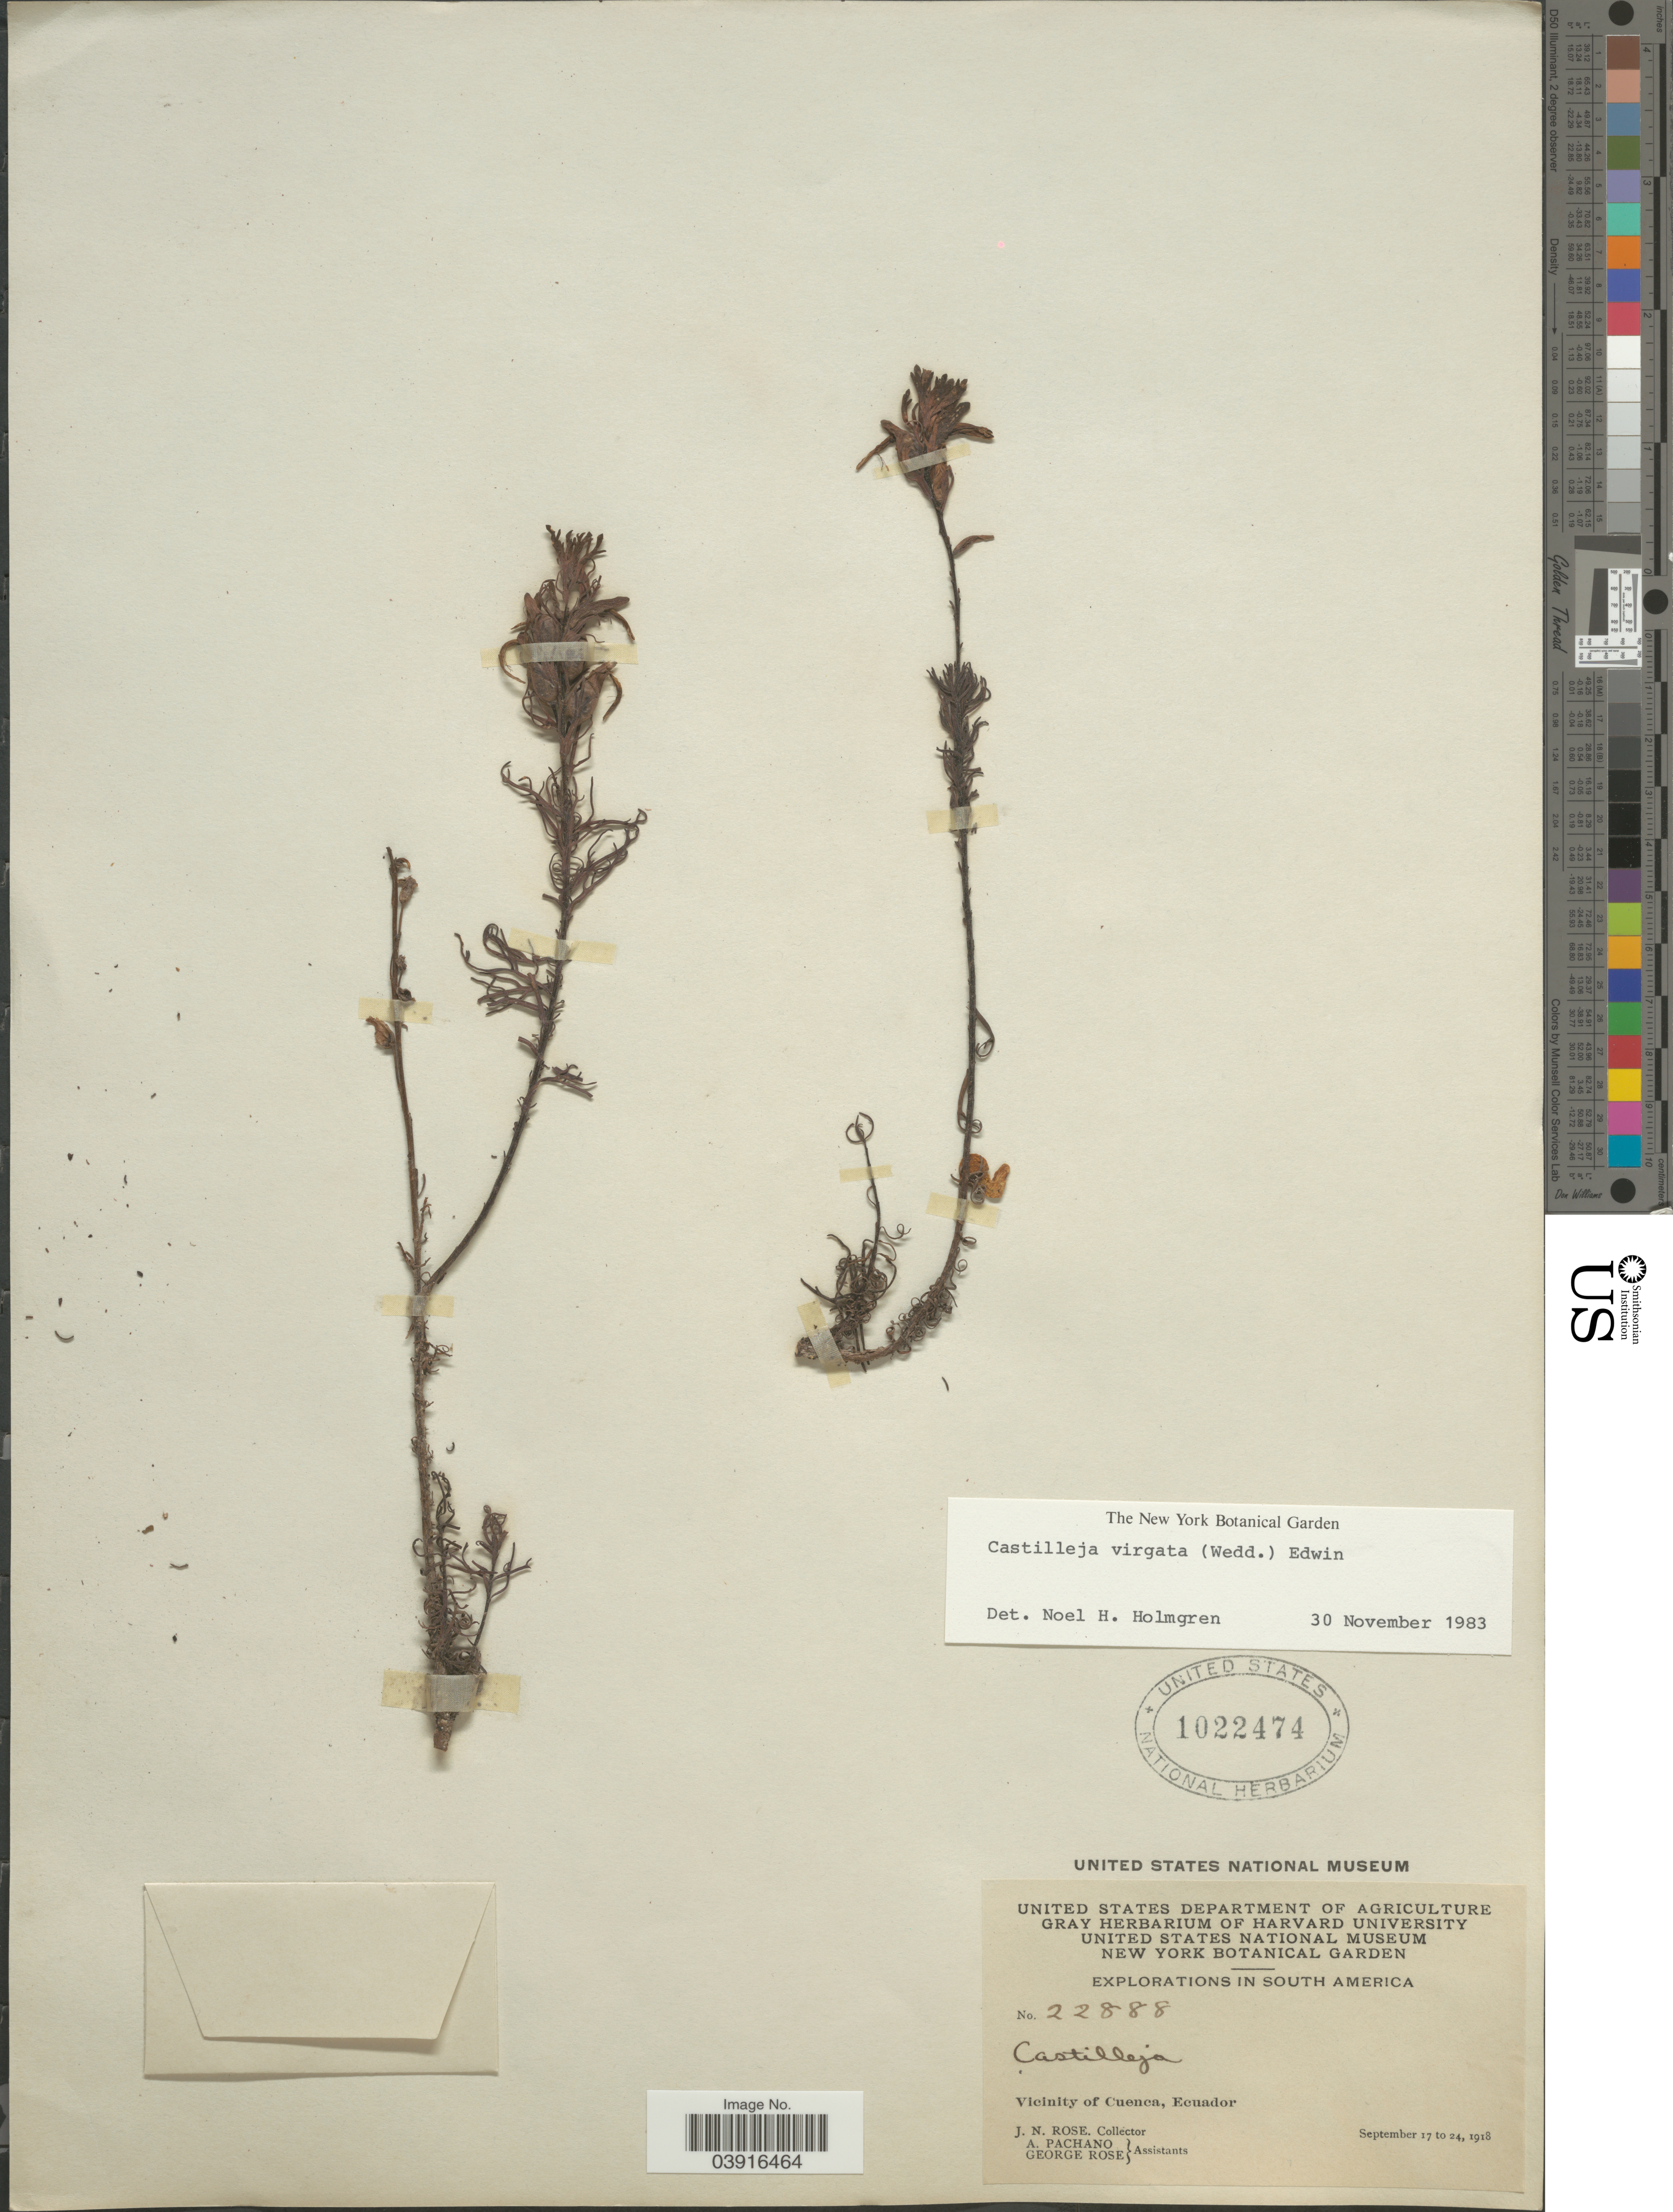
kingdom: Plantae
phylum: Tracheophyta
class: Magnoliopsida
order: Lamiales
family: Orobanchaceae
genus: Castilleja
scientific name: Castilleja virgata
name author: (Wedd.) Edwin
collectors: J. N. Rose, A. Pachano & G. Rose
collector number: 22888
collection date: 1918-09-17/1918-09-24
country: Ecuador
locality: Vicinity of Cuenca.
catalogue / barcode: US 1022474